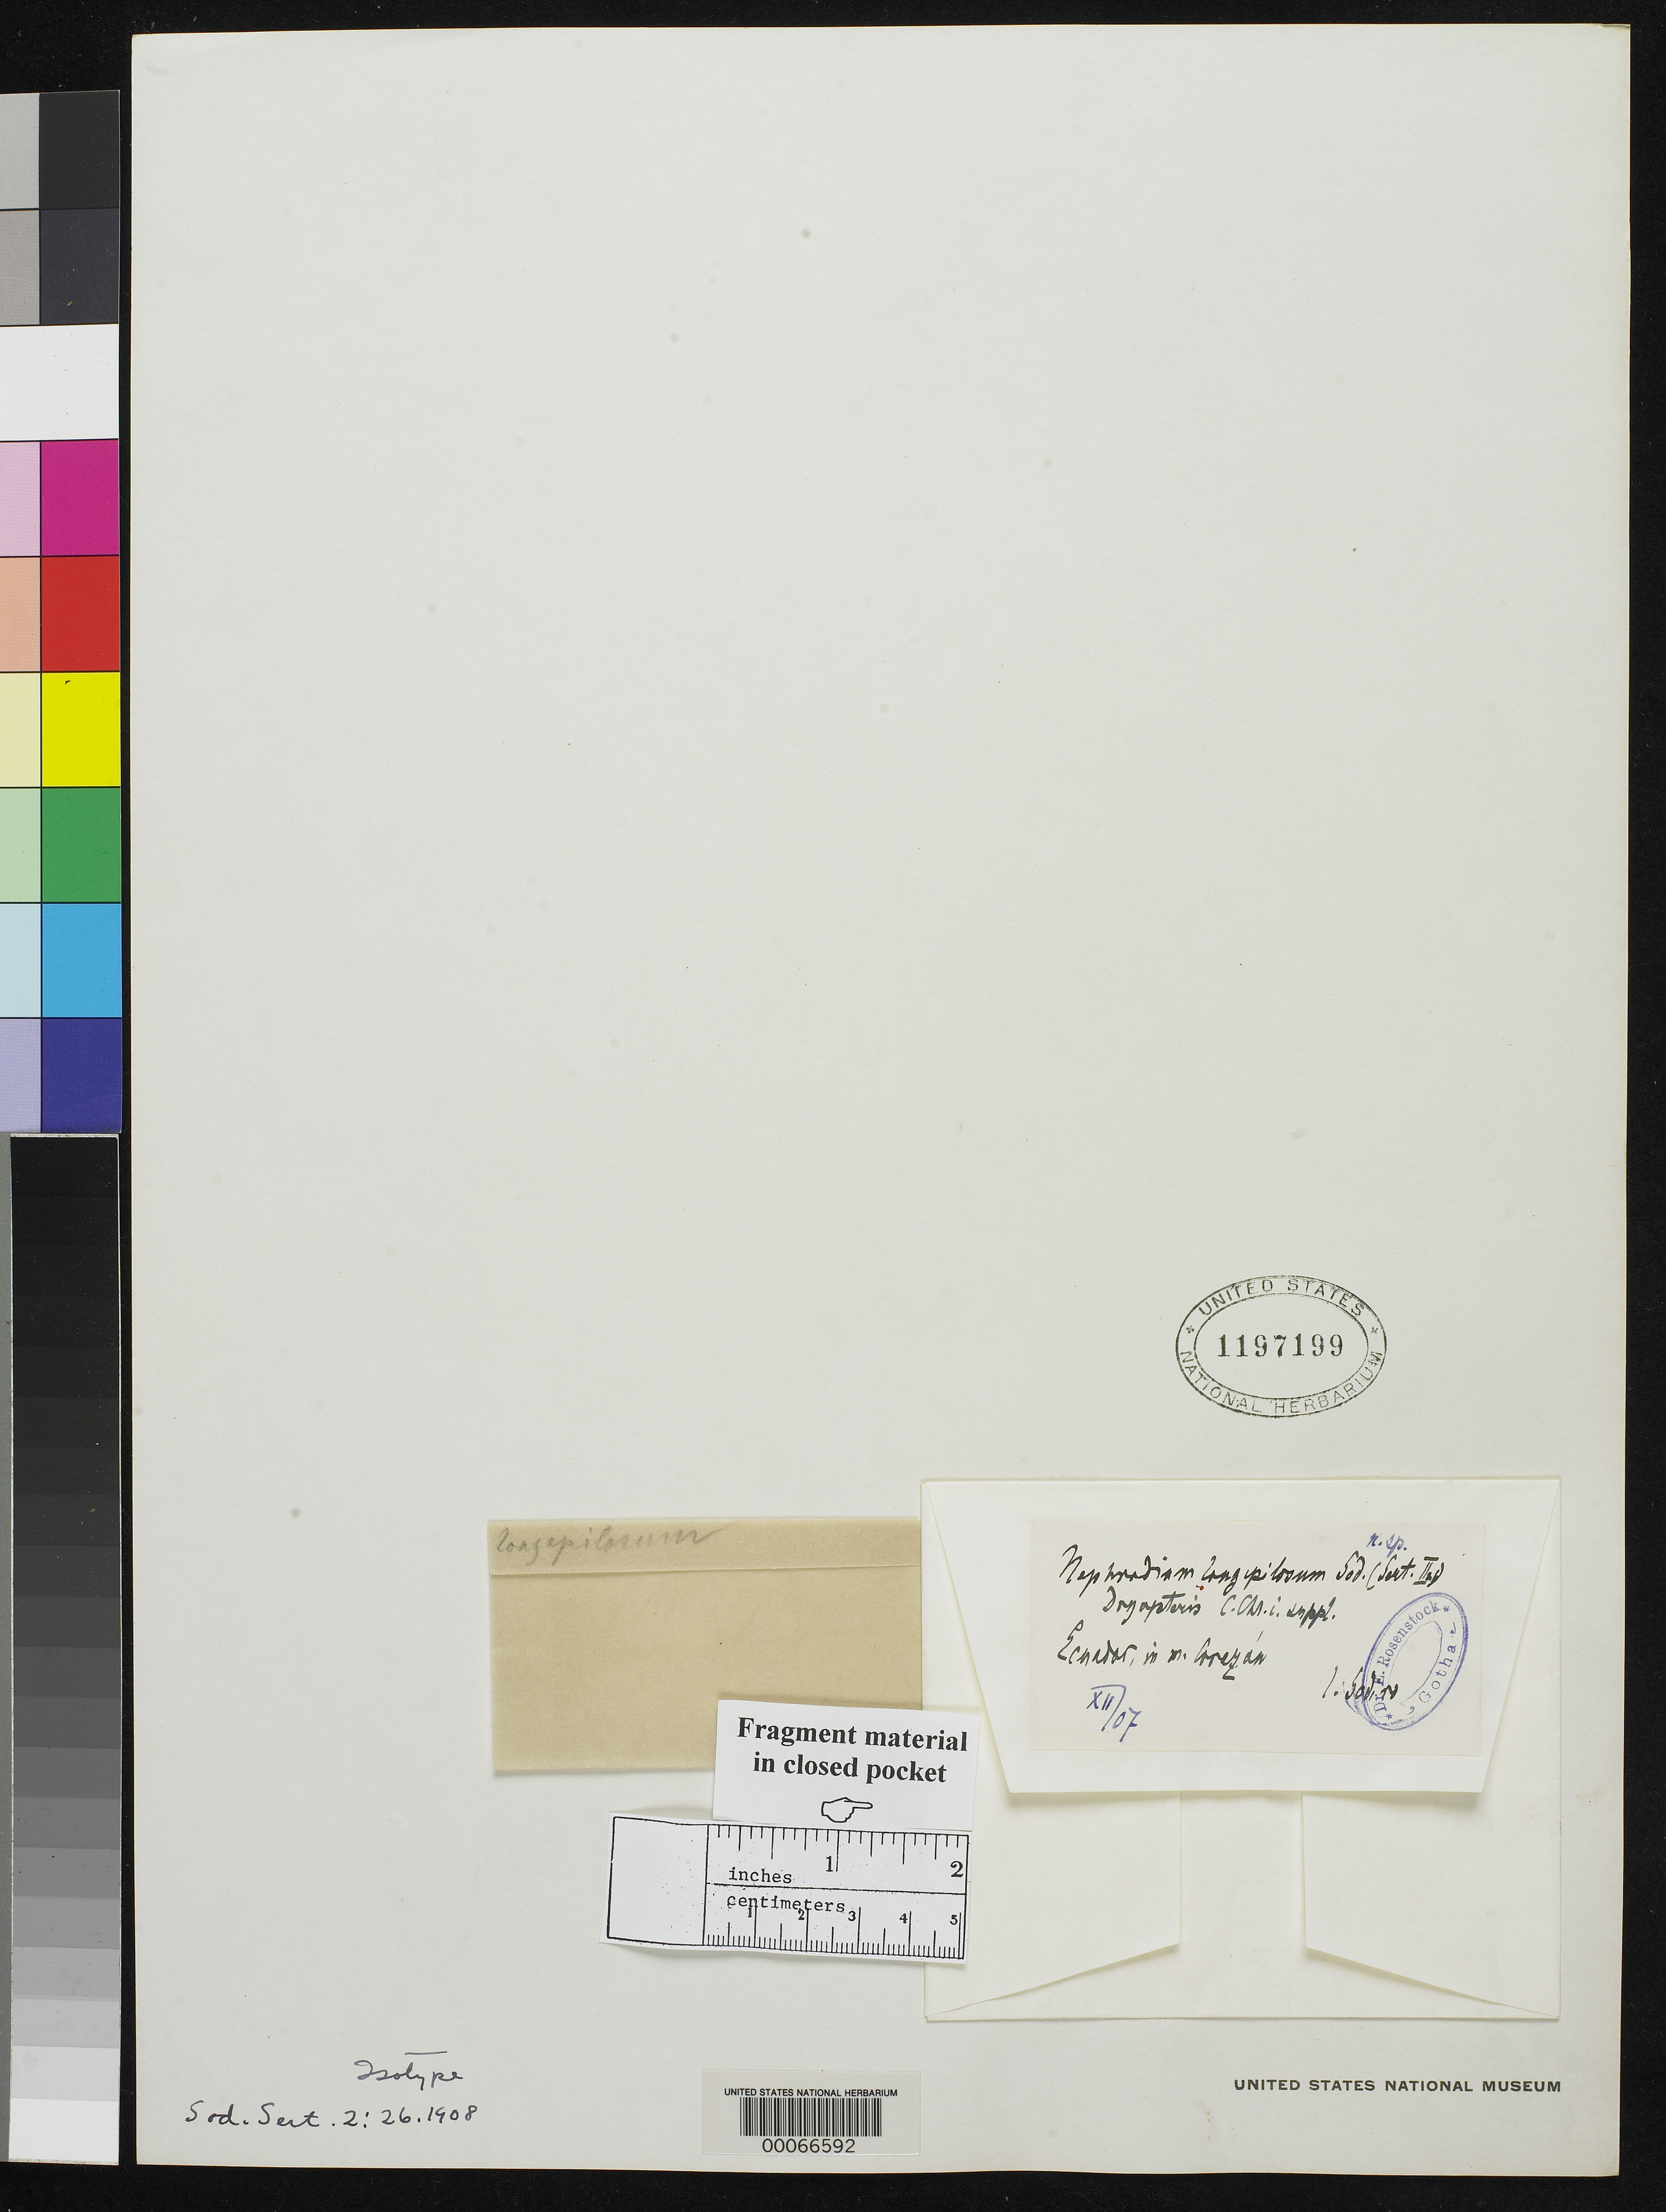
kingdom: Plantae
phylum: Tracheophyta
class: Polypodiopsida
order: Polypodiales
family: Dryopteridaceae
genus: Nephrodium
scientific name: Nephrodium longipilosum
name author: Sodiro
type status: Type Collection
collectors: L. Sodiro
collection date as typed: Dec 1907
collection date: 1907-12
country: Ecuador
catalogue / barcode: US 1197199